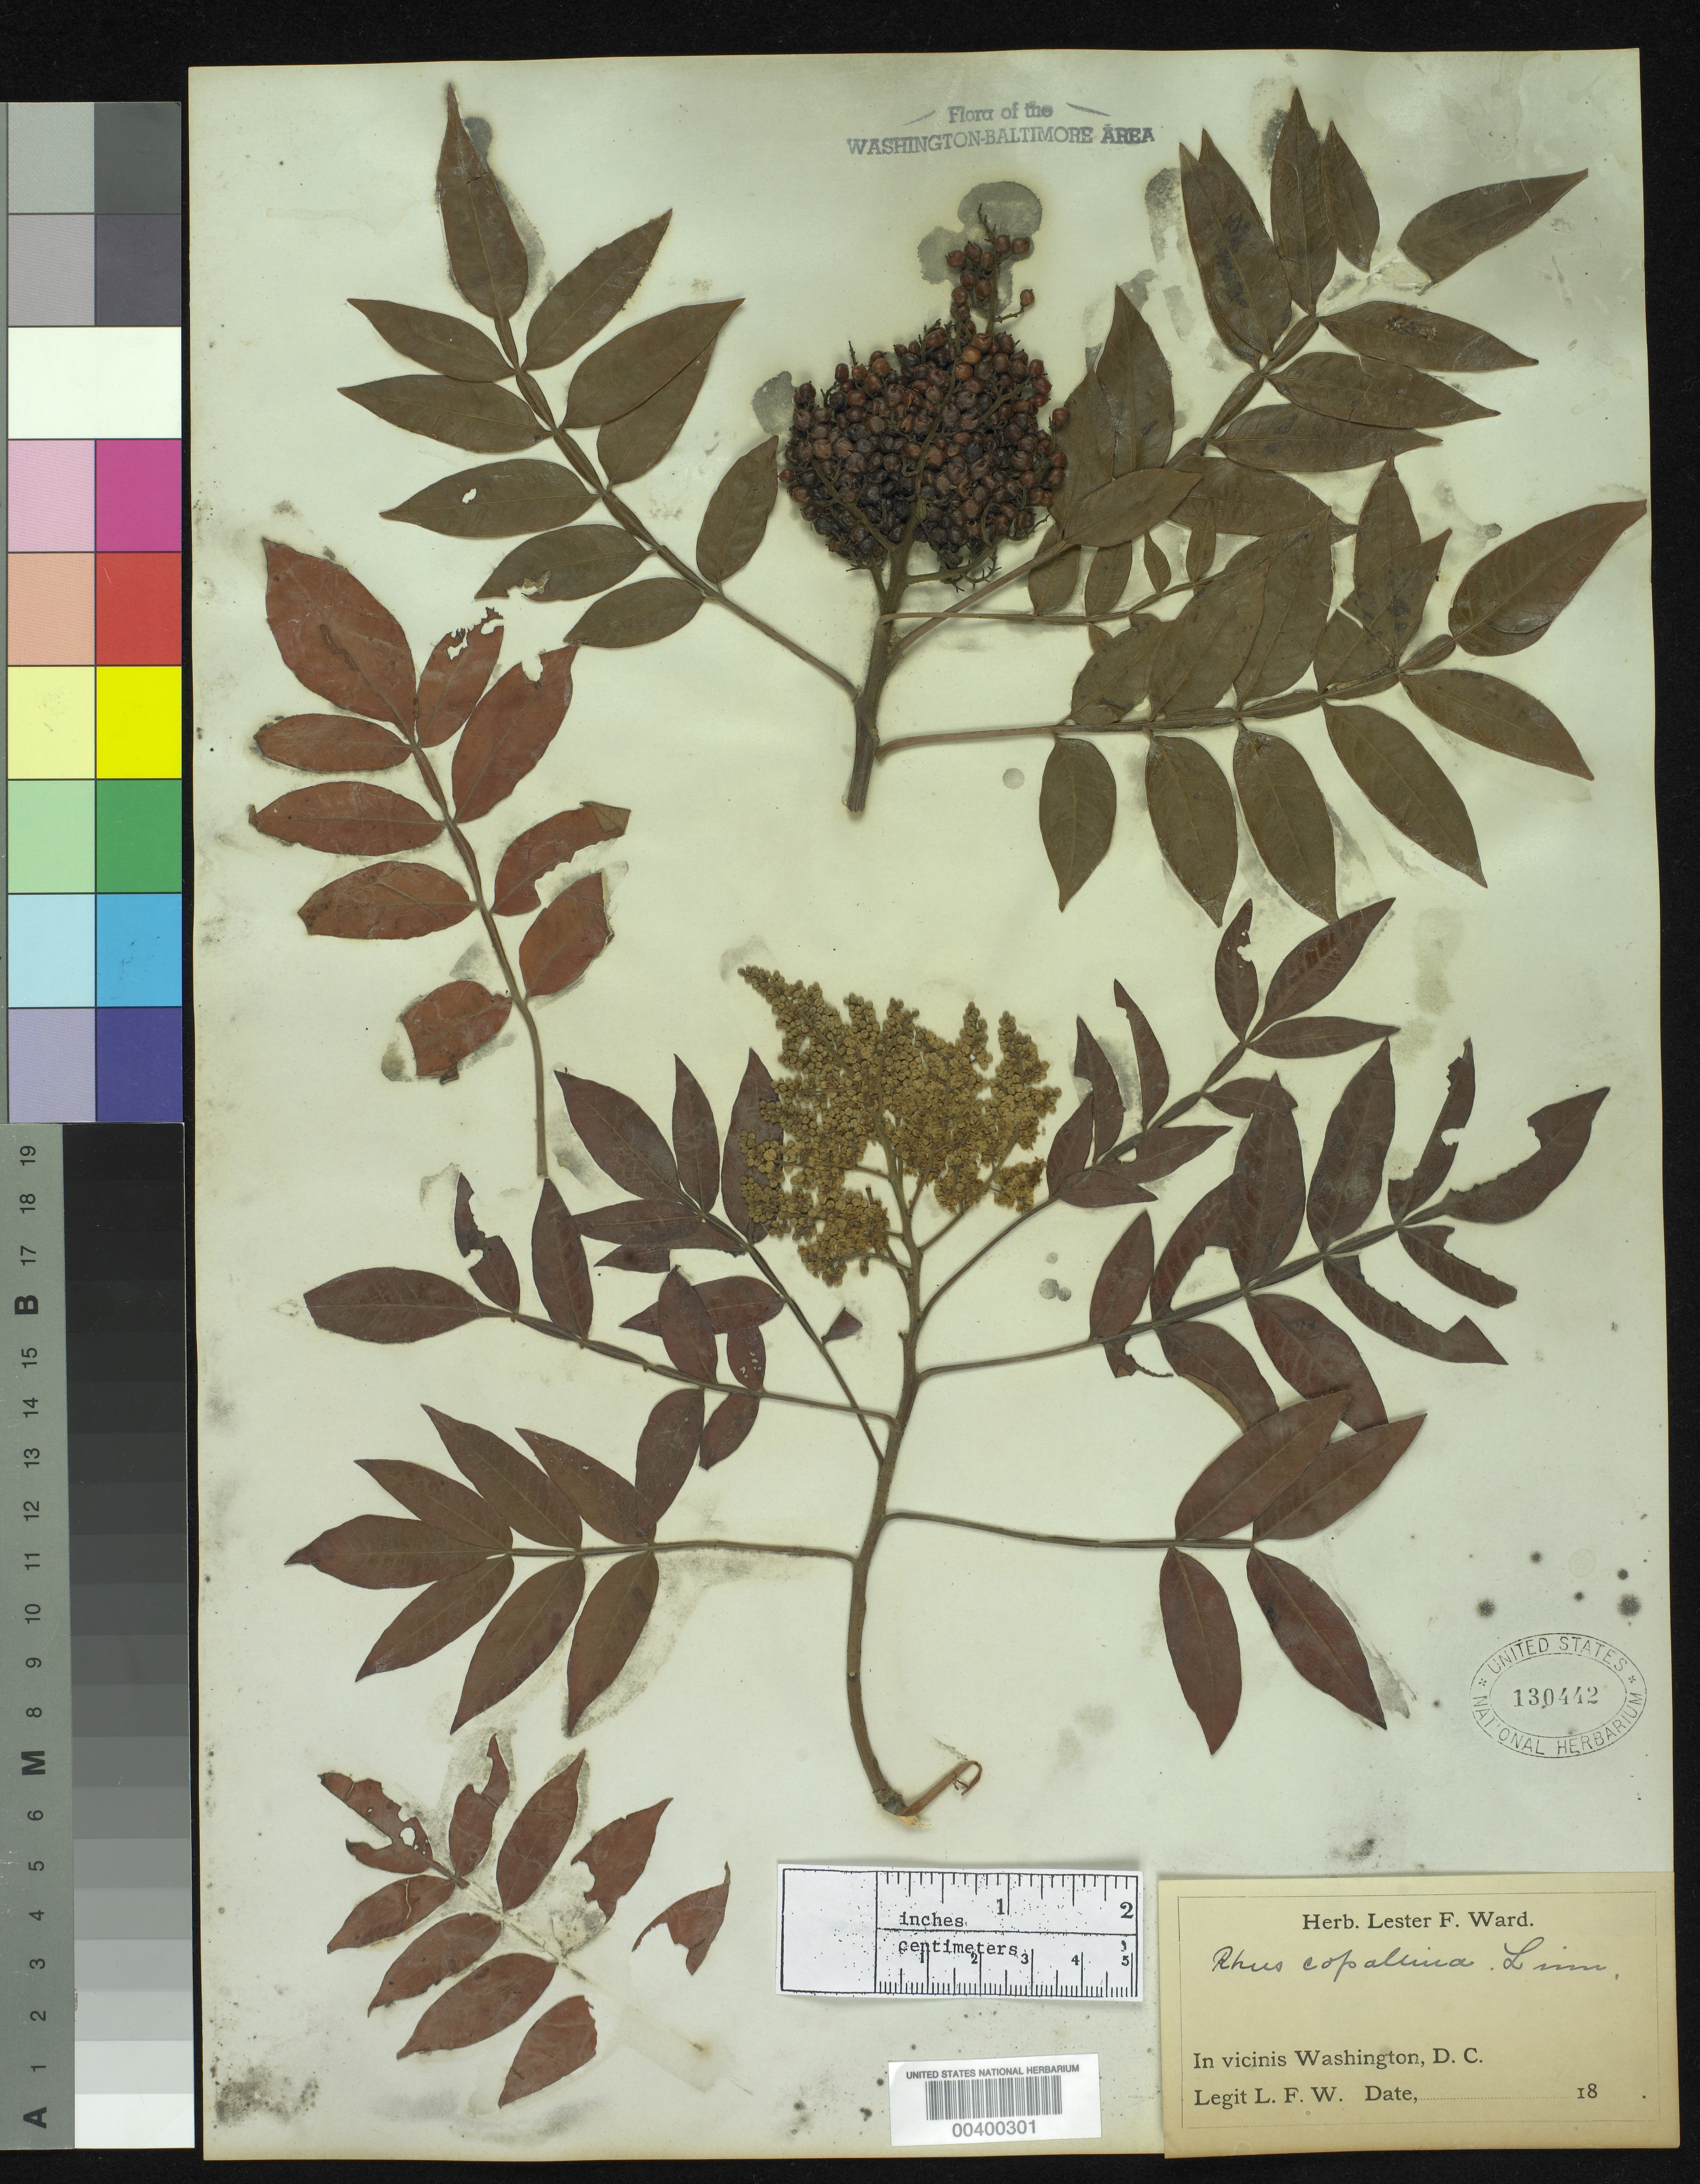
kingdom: Plantae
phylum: Tracheophyta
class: Magnoliopsida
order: Sapindales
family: Anacardiaceae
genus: Rhus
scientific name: Rhus copallinum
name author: L.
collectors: L. F. Ward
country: United States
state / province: District of Columbia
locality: Washington DC Area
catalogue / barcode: US 130442